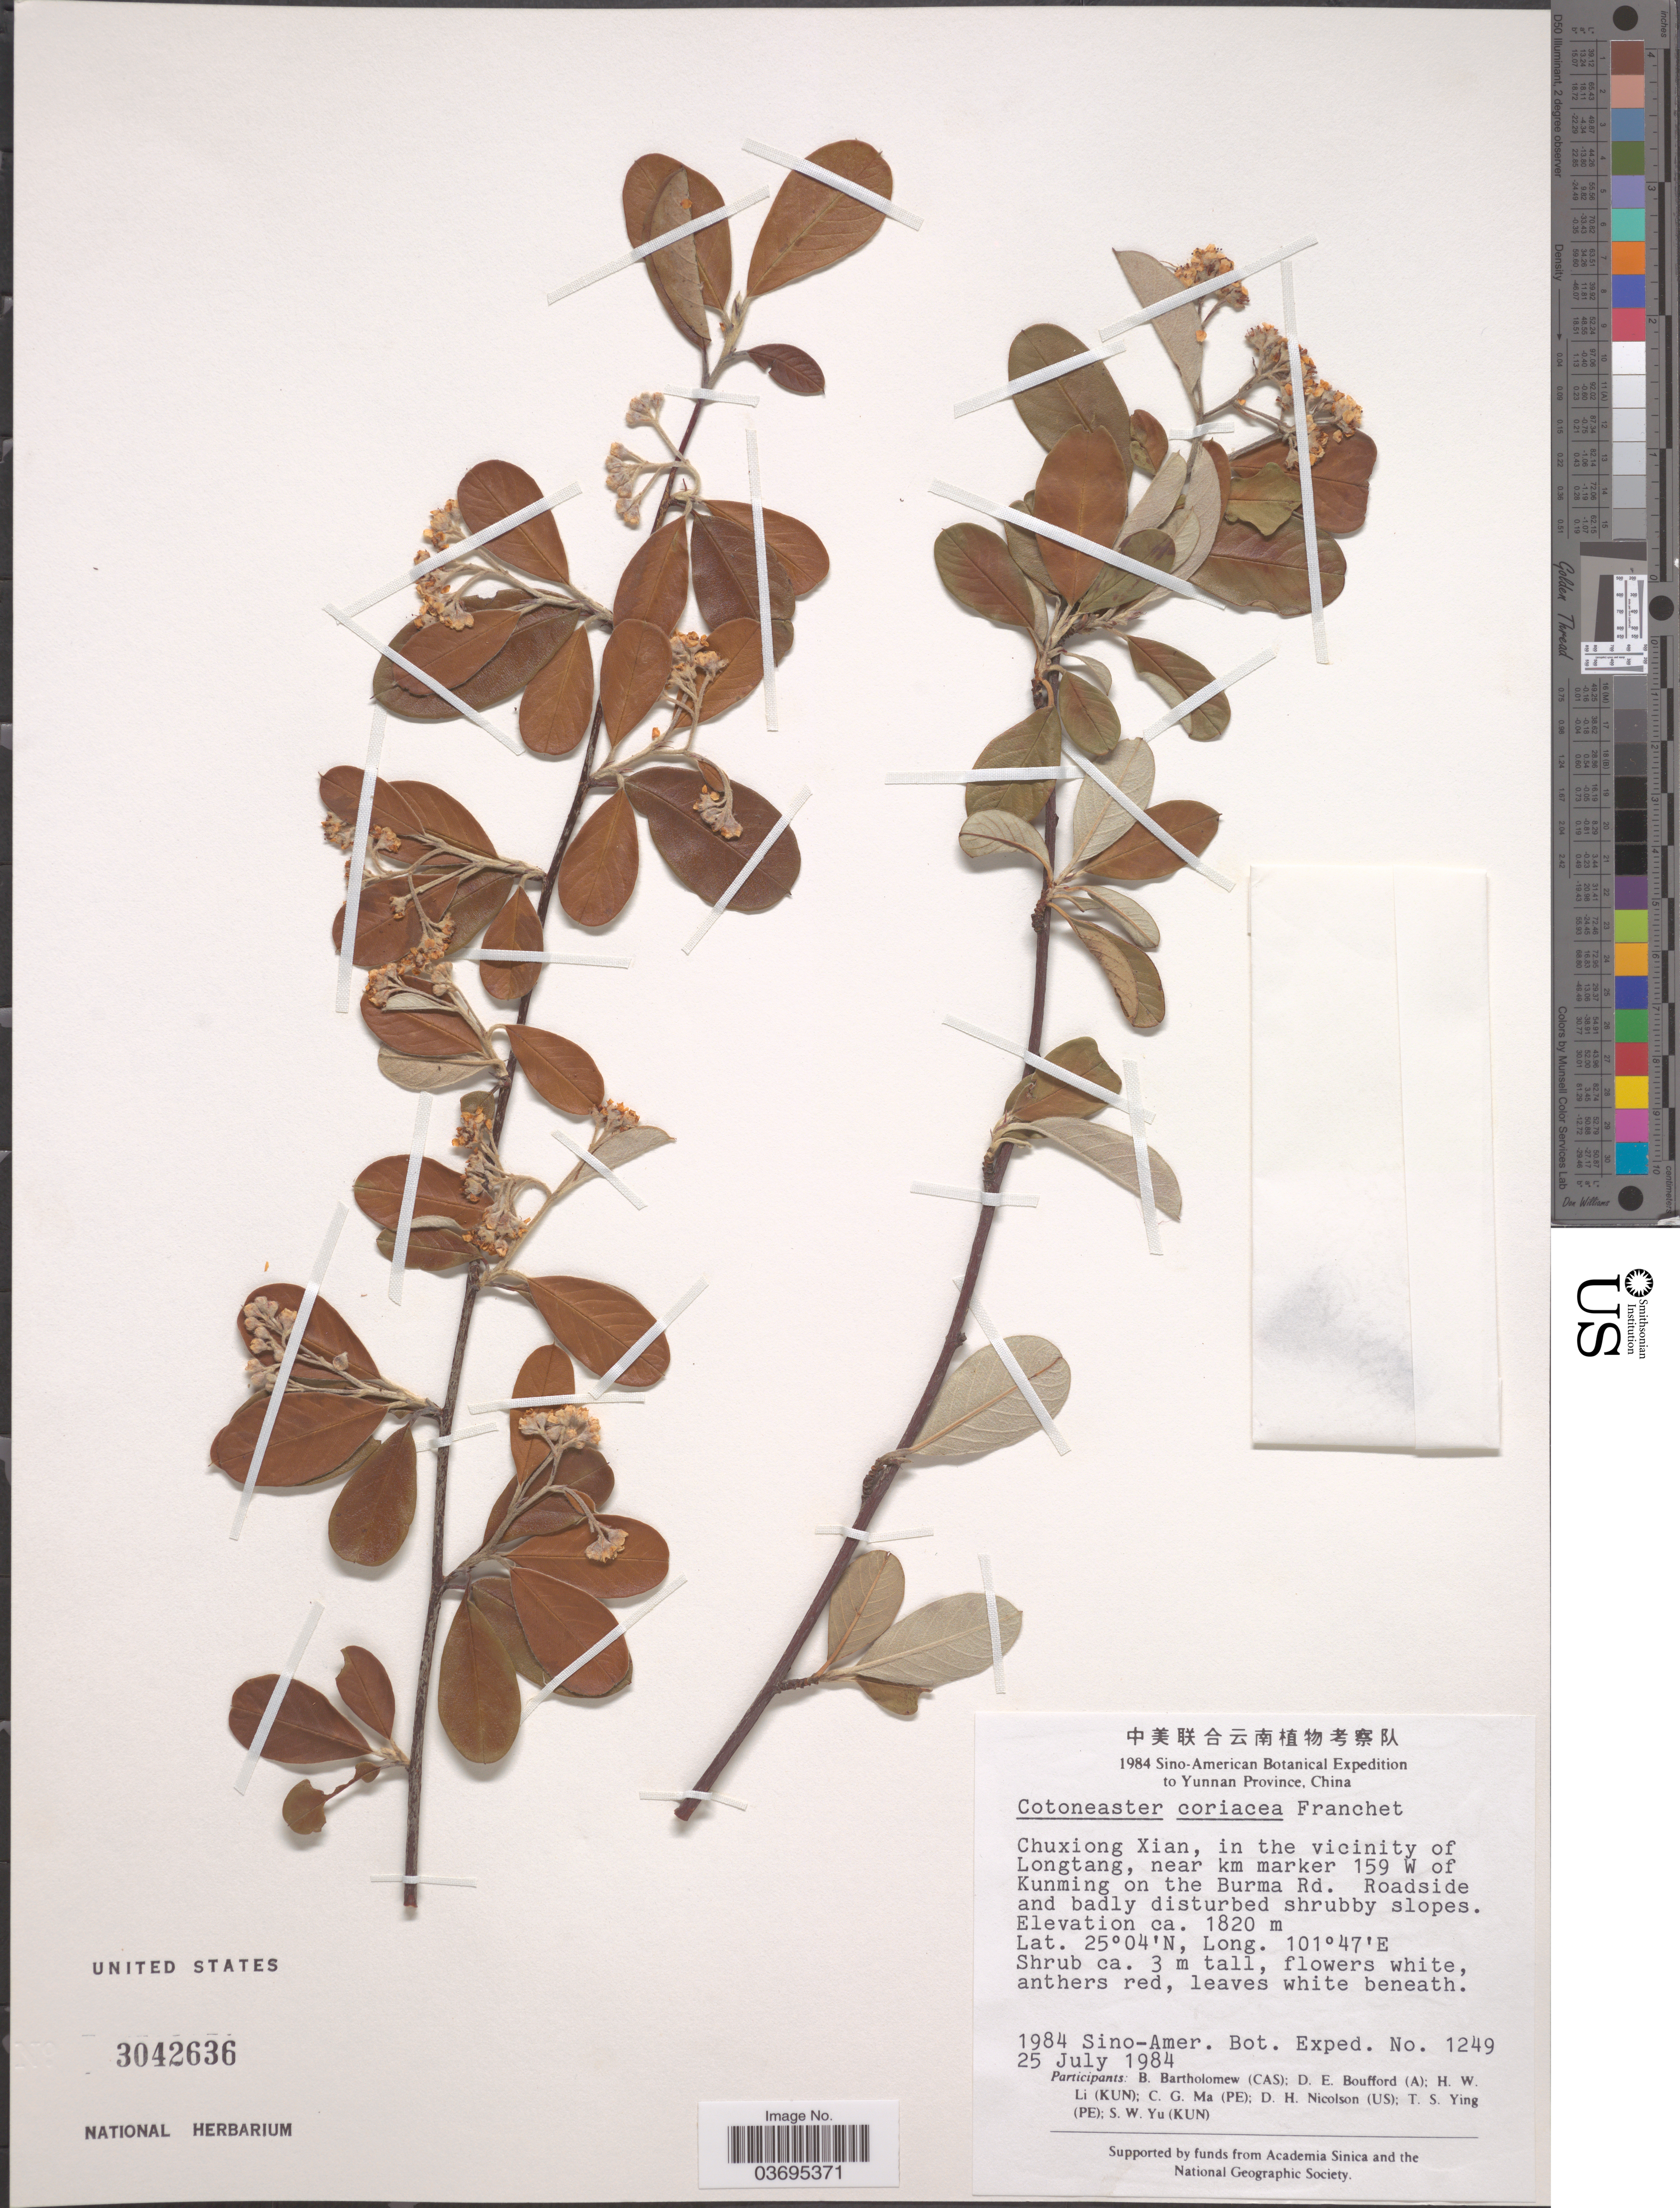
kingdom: Plantae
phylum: Tracheophyta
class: Magnoliopsida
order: Rosales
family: Rosaceae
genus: Cotoneaster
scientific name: Cotoneaster coriacea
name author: Franch.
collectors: Sino-Amer. Bot. Exped. 1984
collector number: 1249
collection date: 1984-07-25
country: China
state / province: Yunnan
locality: Chuxiong Xian, in the vicinity of Longtang, near km marker 159 W of Kunming on the Burma Rd. Roadside and badly disturbed shrubby slopes.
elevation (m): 1820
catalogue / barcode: US 3042636